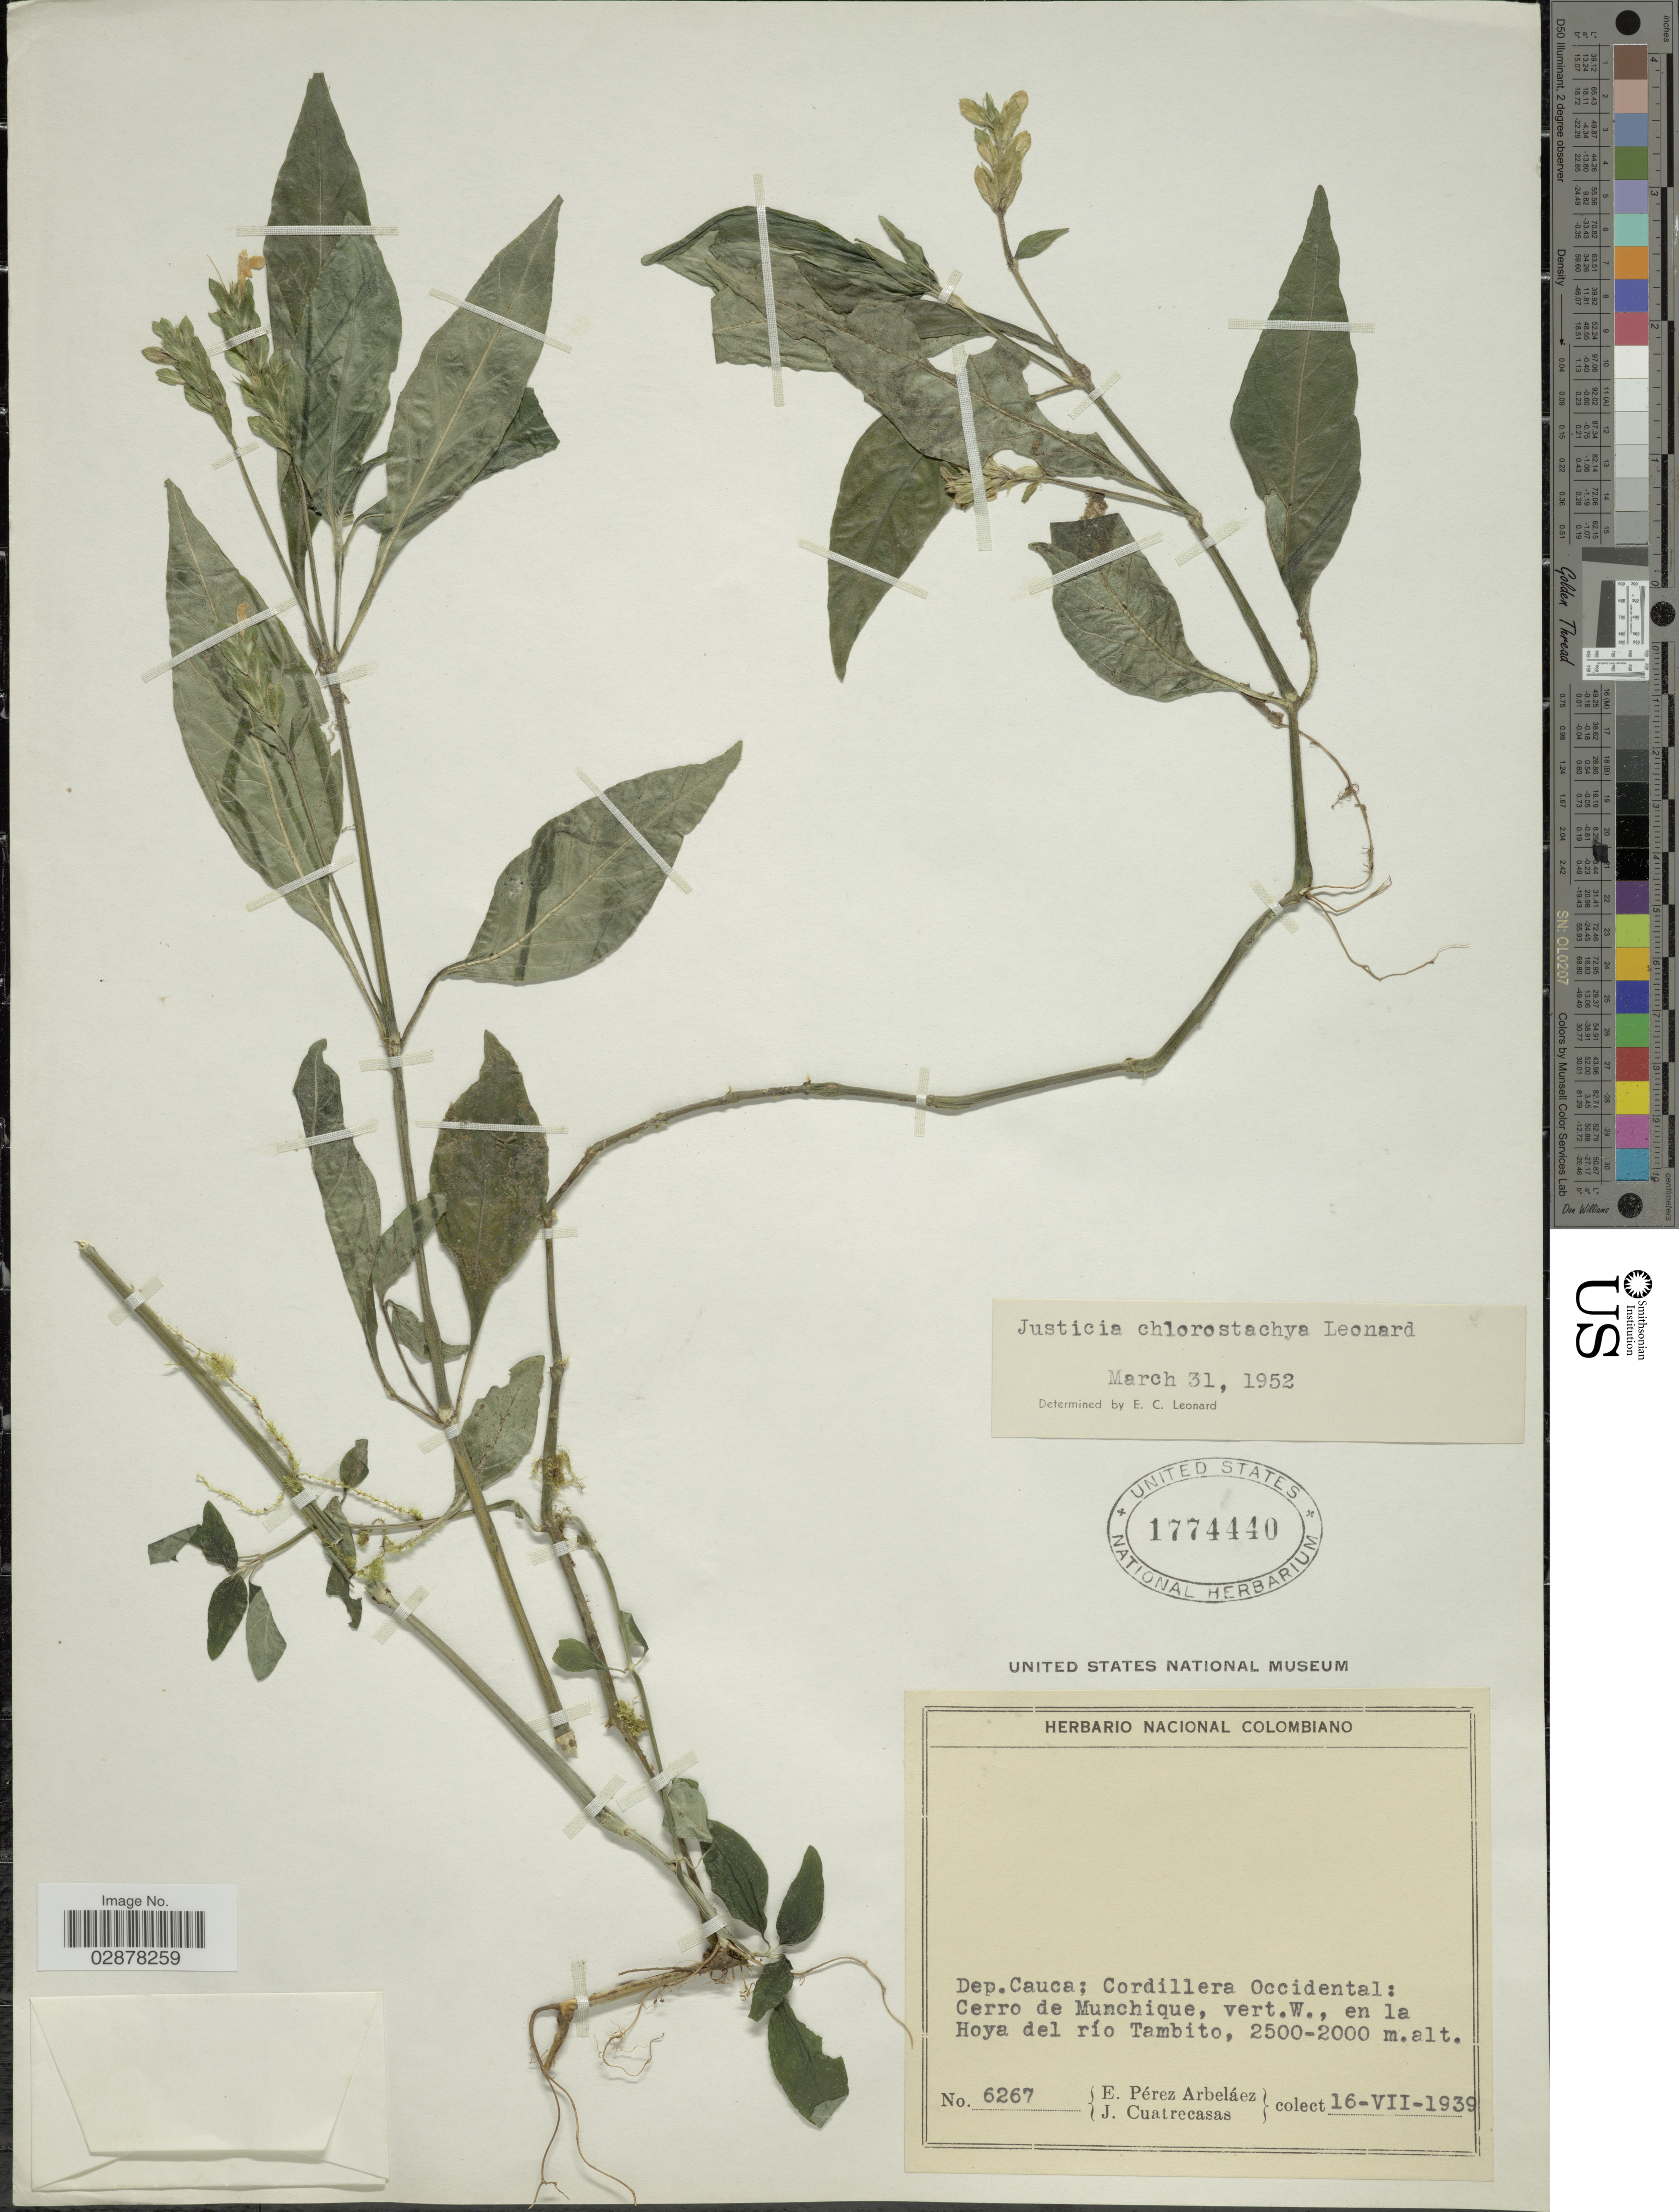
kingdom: Plantae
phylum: Tracheophyta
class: Magnoliopsida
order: Lamiales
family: Acanthaceae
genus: Justicia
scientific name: Justicia chlorostachya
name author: Leonard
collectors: E. Pérez Arbeláez & J. Cuatrecasas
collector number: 6267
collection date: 1939-07-16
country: Colombia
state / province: Cauca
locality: Dep. Cauca, Cordillera Occidental, Cerro de Munchique, vert. W., en la Hoya del río Tambito.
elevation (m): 2000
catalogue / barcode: US 1774440